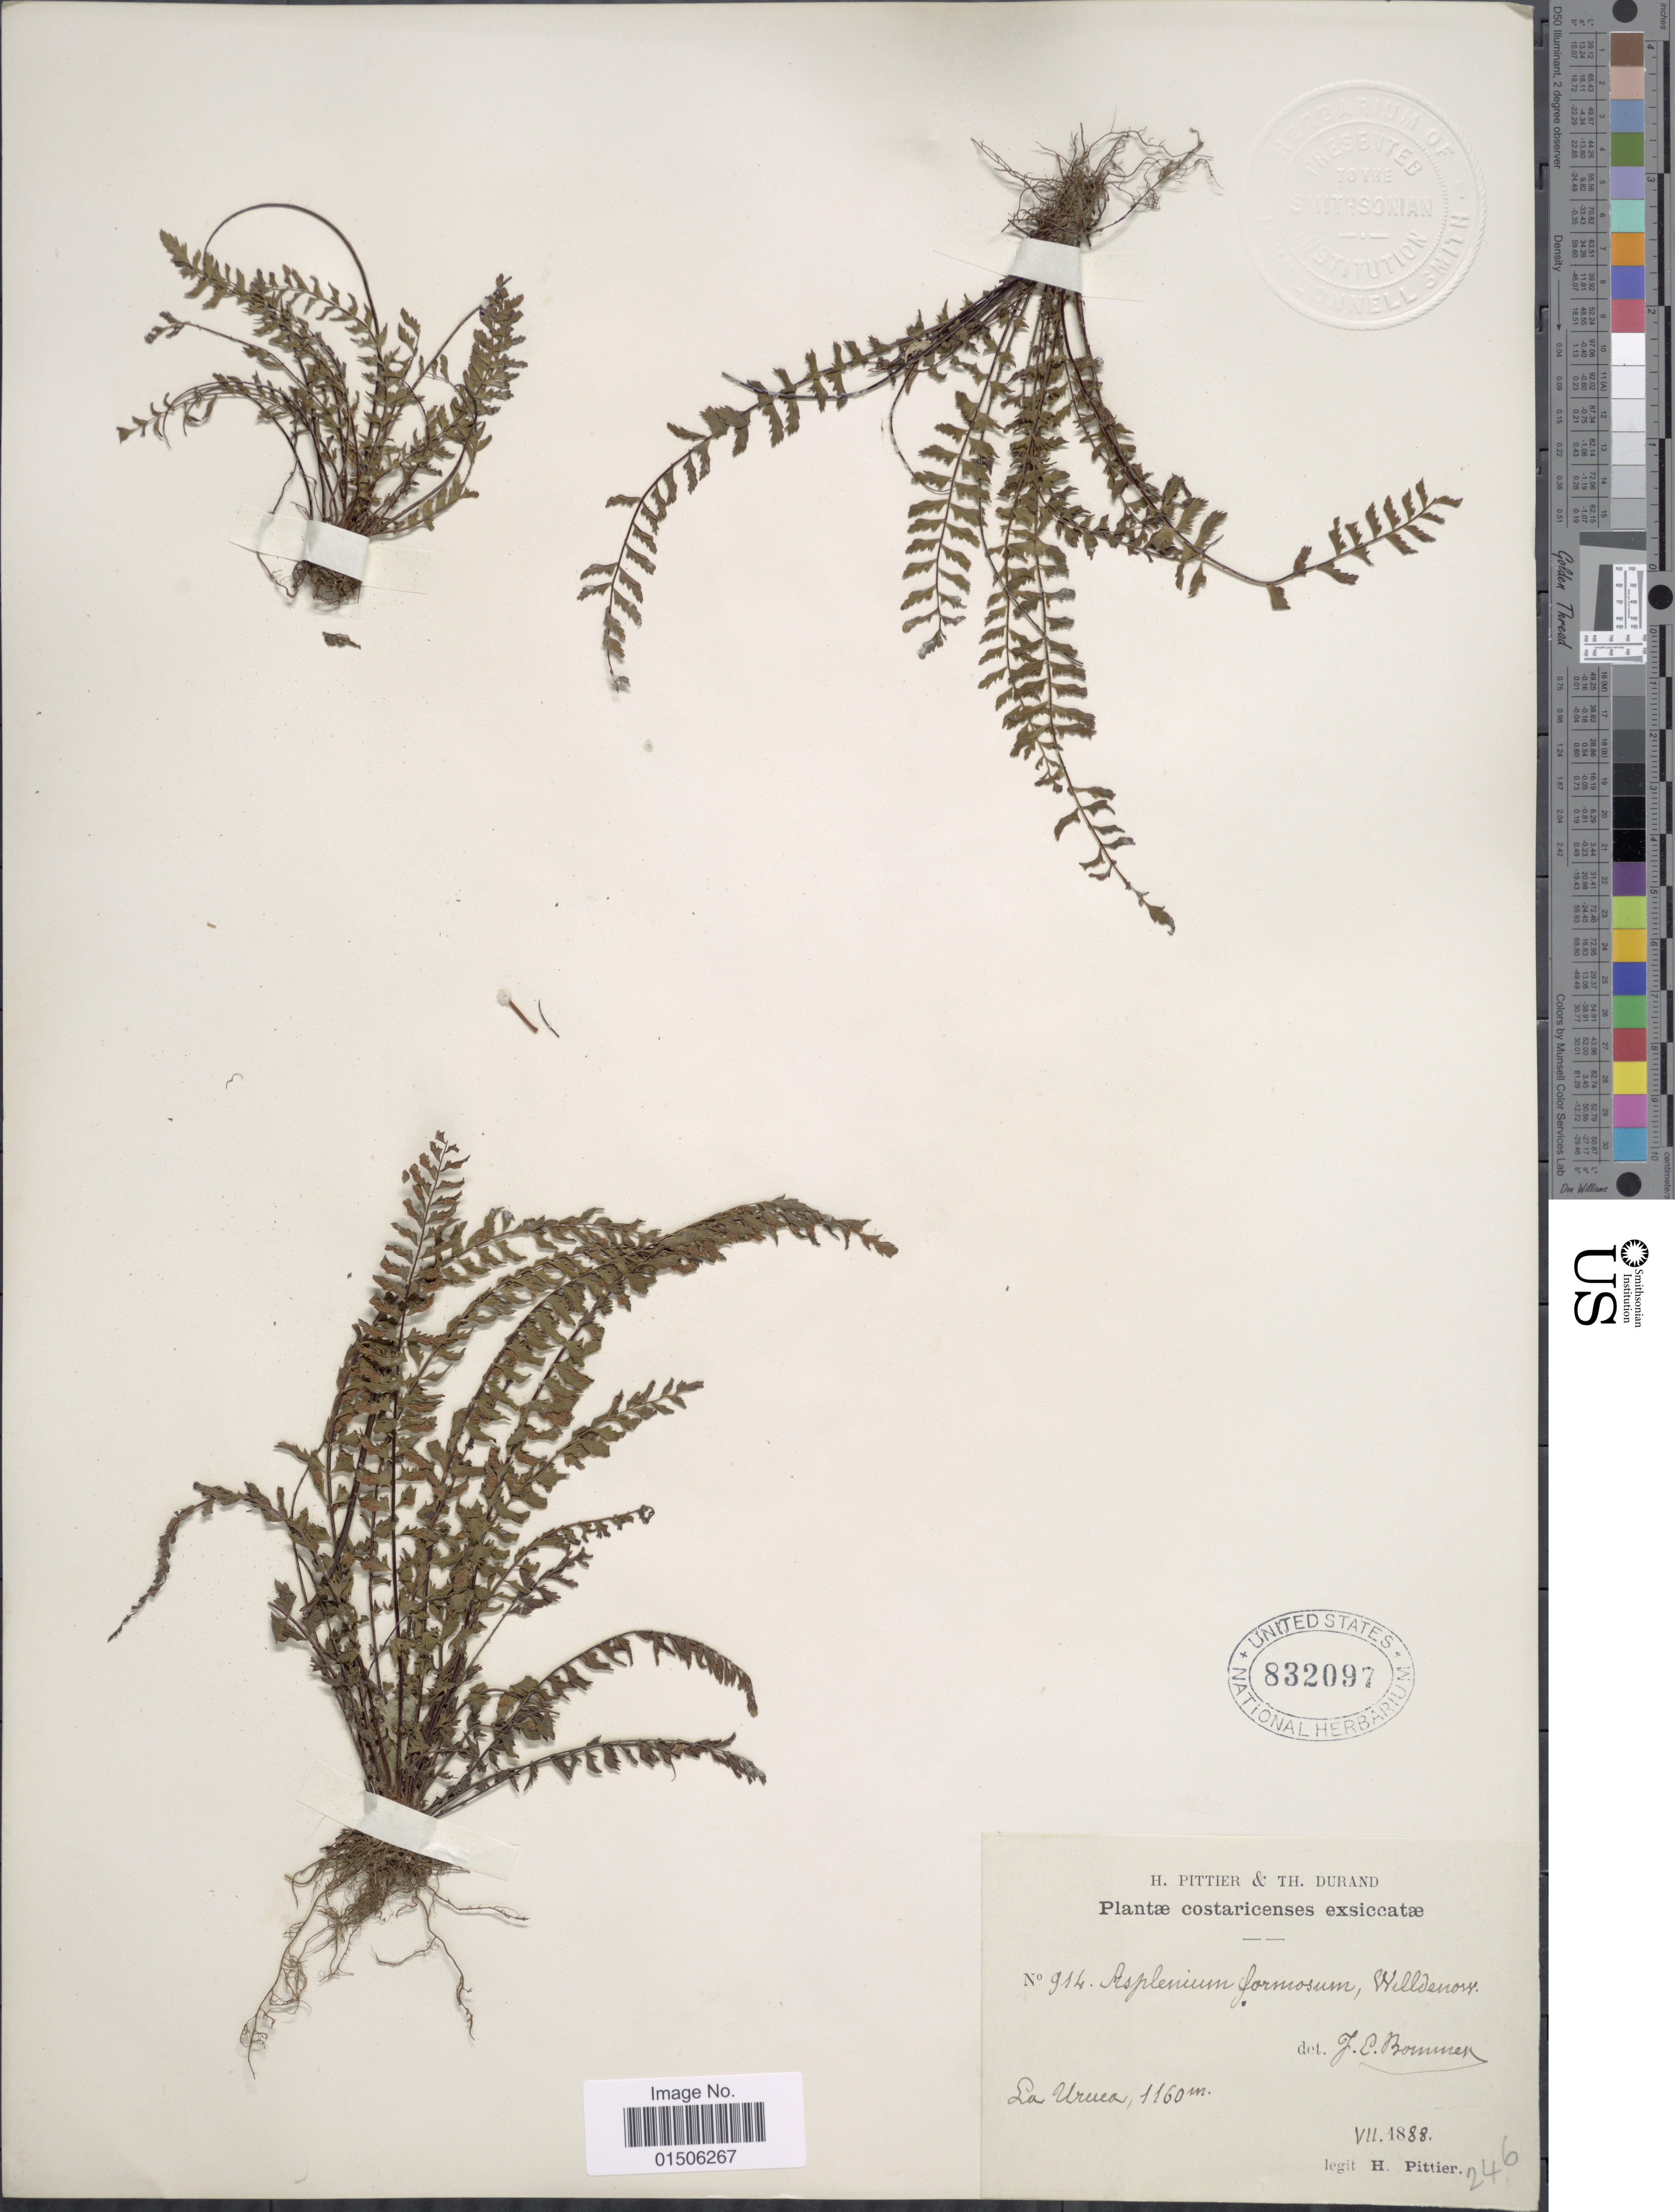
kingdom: Plantae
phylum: Tracheophyta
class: Polypodiopsida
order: Polypodiales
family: Aspleniaceae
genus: Asplenium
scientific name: Asplenium formosum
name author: Willd.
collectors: H. F. Pittier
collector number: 914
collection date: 1888-07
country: Costa Rica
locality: La Uruca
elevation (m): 1160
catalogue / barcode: US 832097